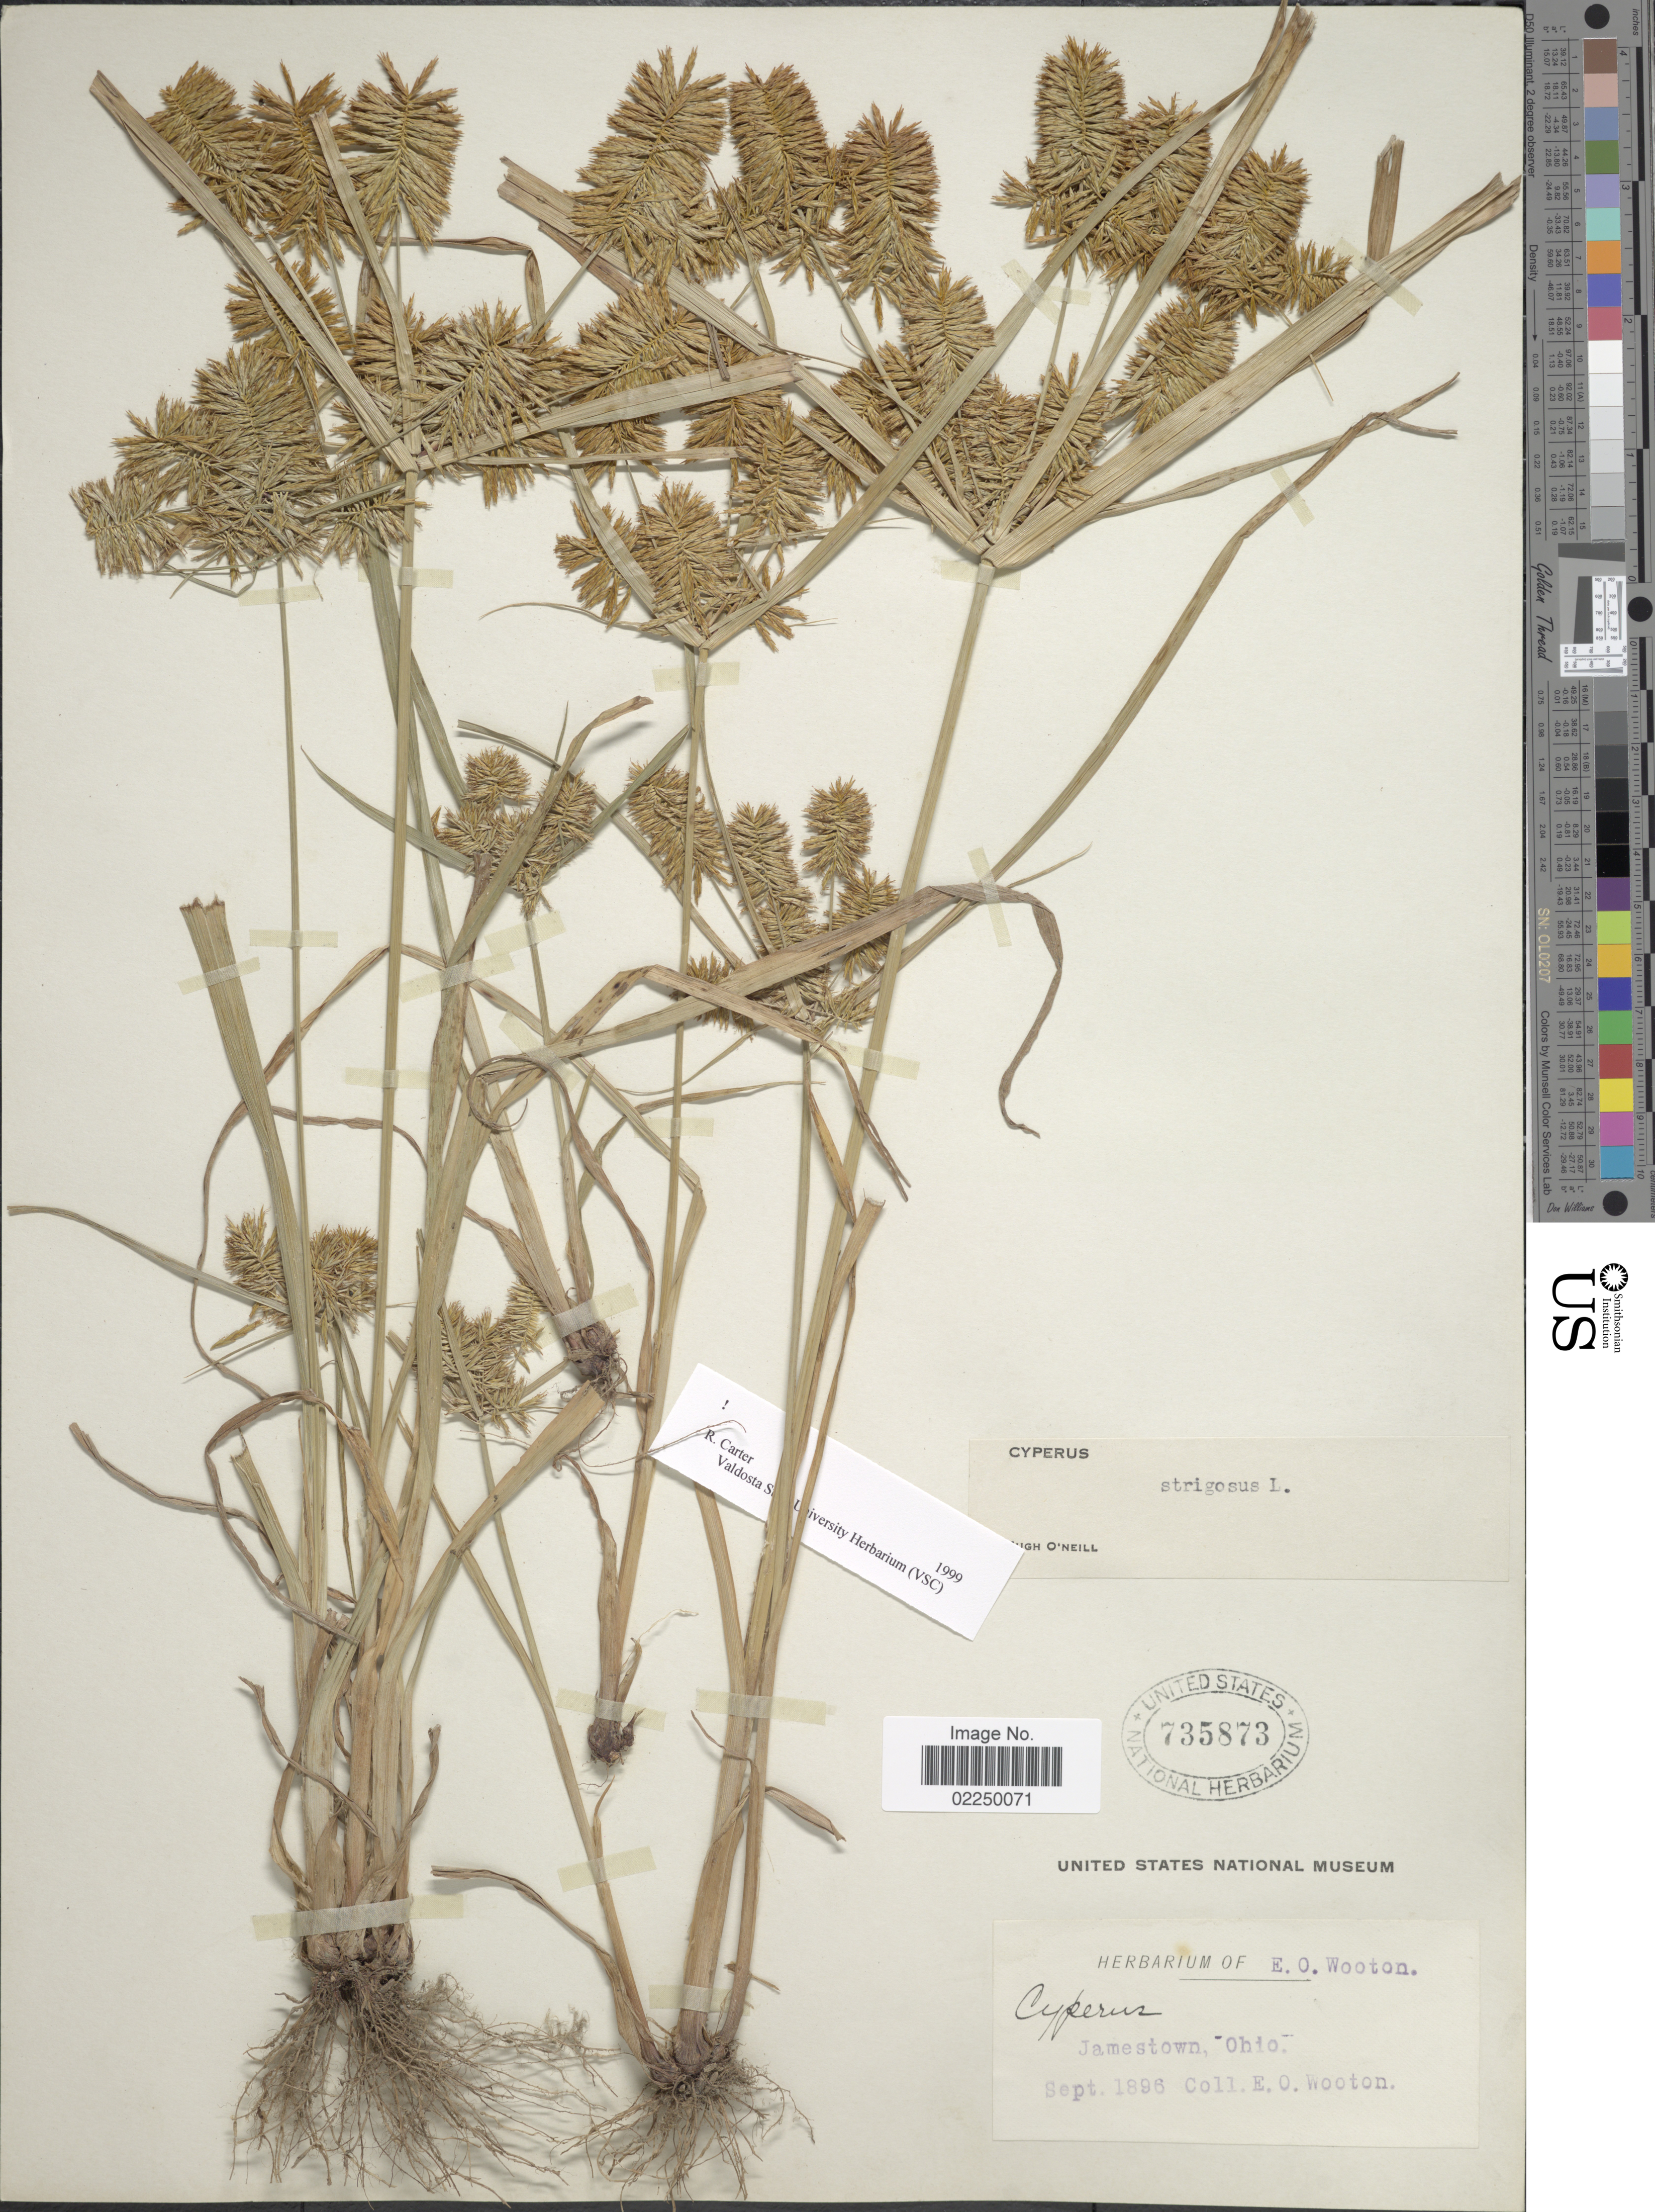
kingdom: Plantae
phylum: Tracheophyta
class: Liliopsida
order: Poales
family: Cyperaceae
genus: Cyperus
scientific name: Cyperus strigosus L.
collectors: E. O. Wooton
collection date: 1896-09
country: United States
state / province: Ohio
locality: Jamestown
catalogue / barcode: US 735873